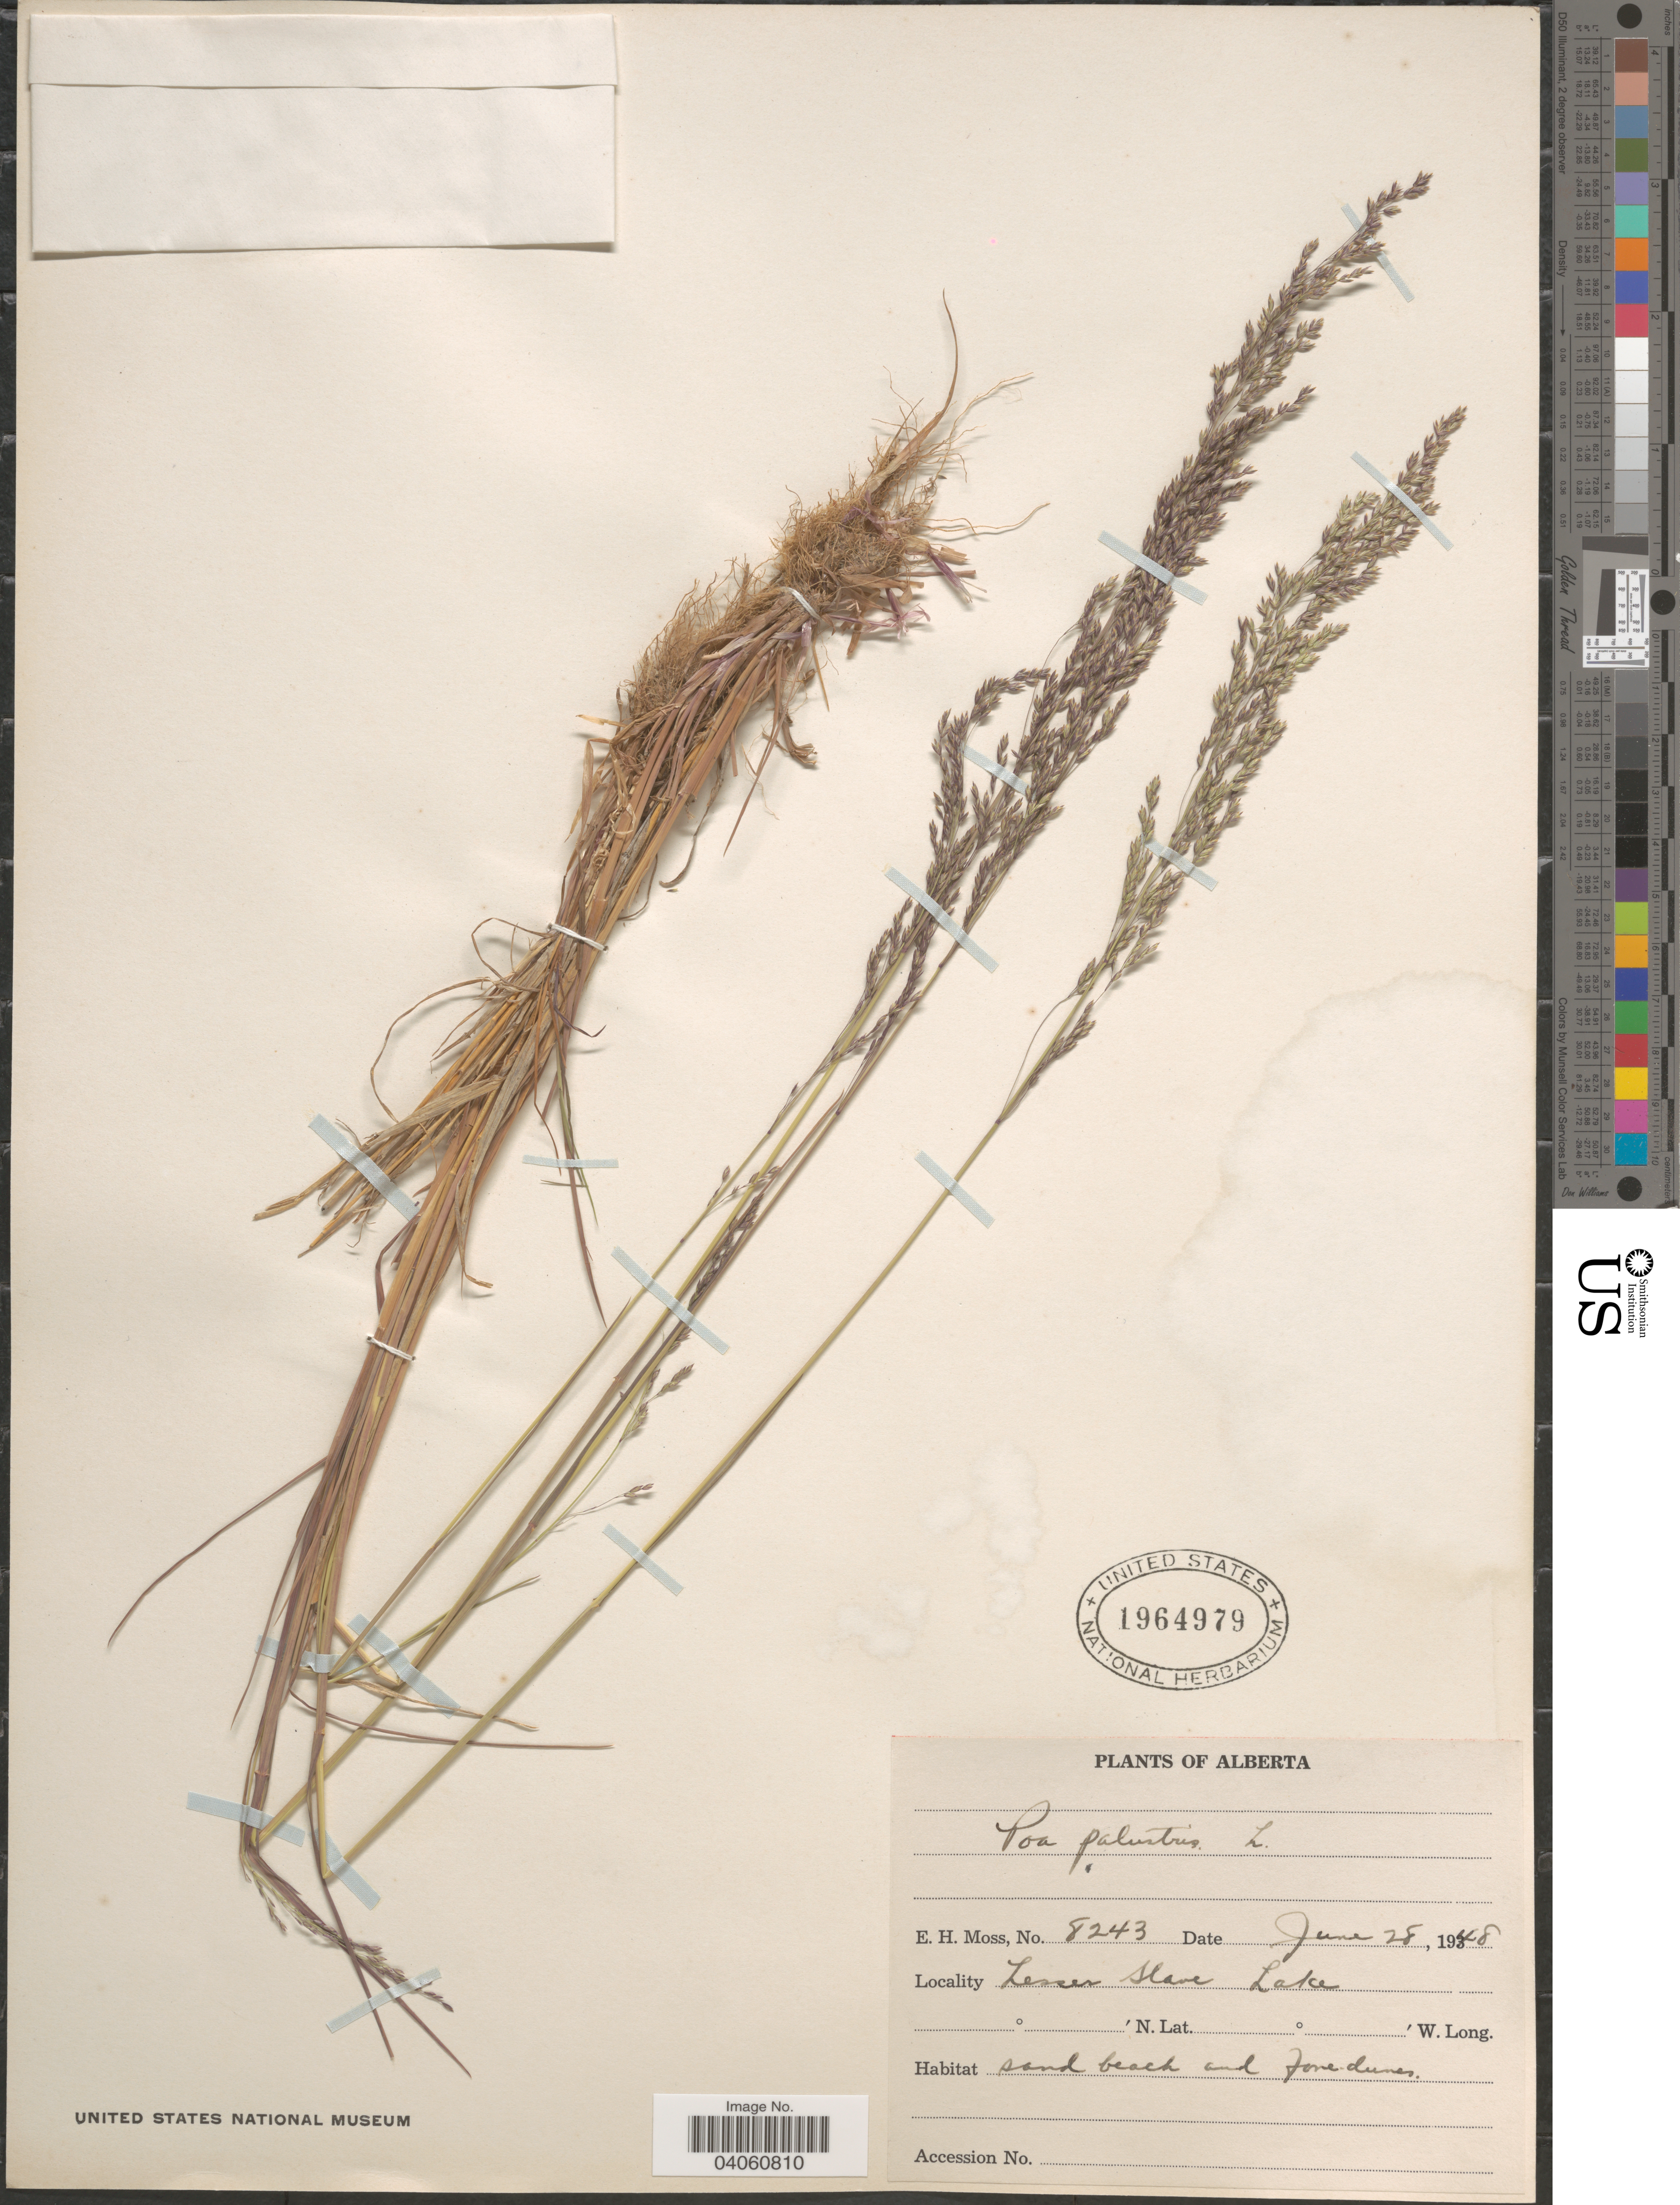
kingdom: Plantae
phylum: Tracheophyta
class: Liliopsida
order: Poales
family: Poaceae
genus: Poa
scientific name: Poa palustris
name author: L.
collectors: E. Moss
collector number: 8243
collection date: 1948-06-28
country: Canada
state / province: Alberta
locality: Lesser Slave Lake.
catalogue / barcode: US 1964979